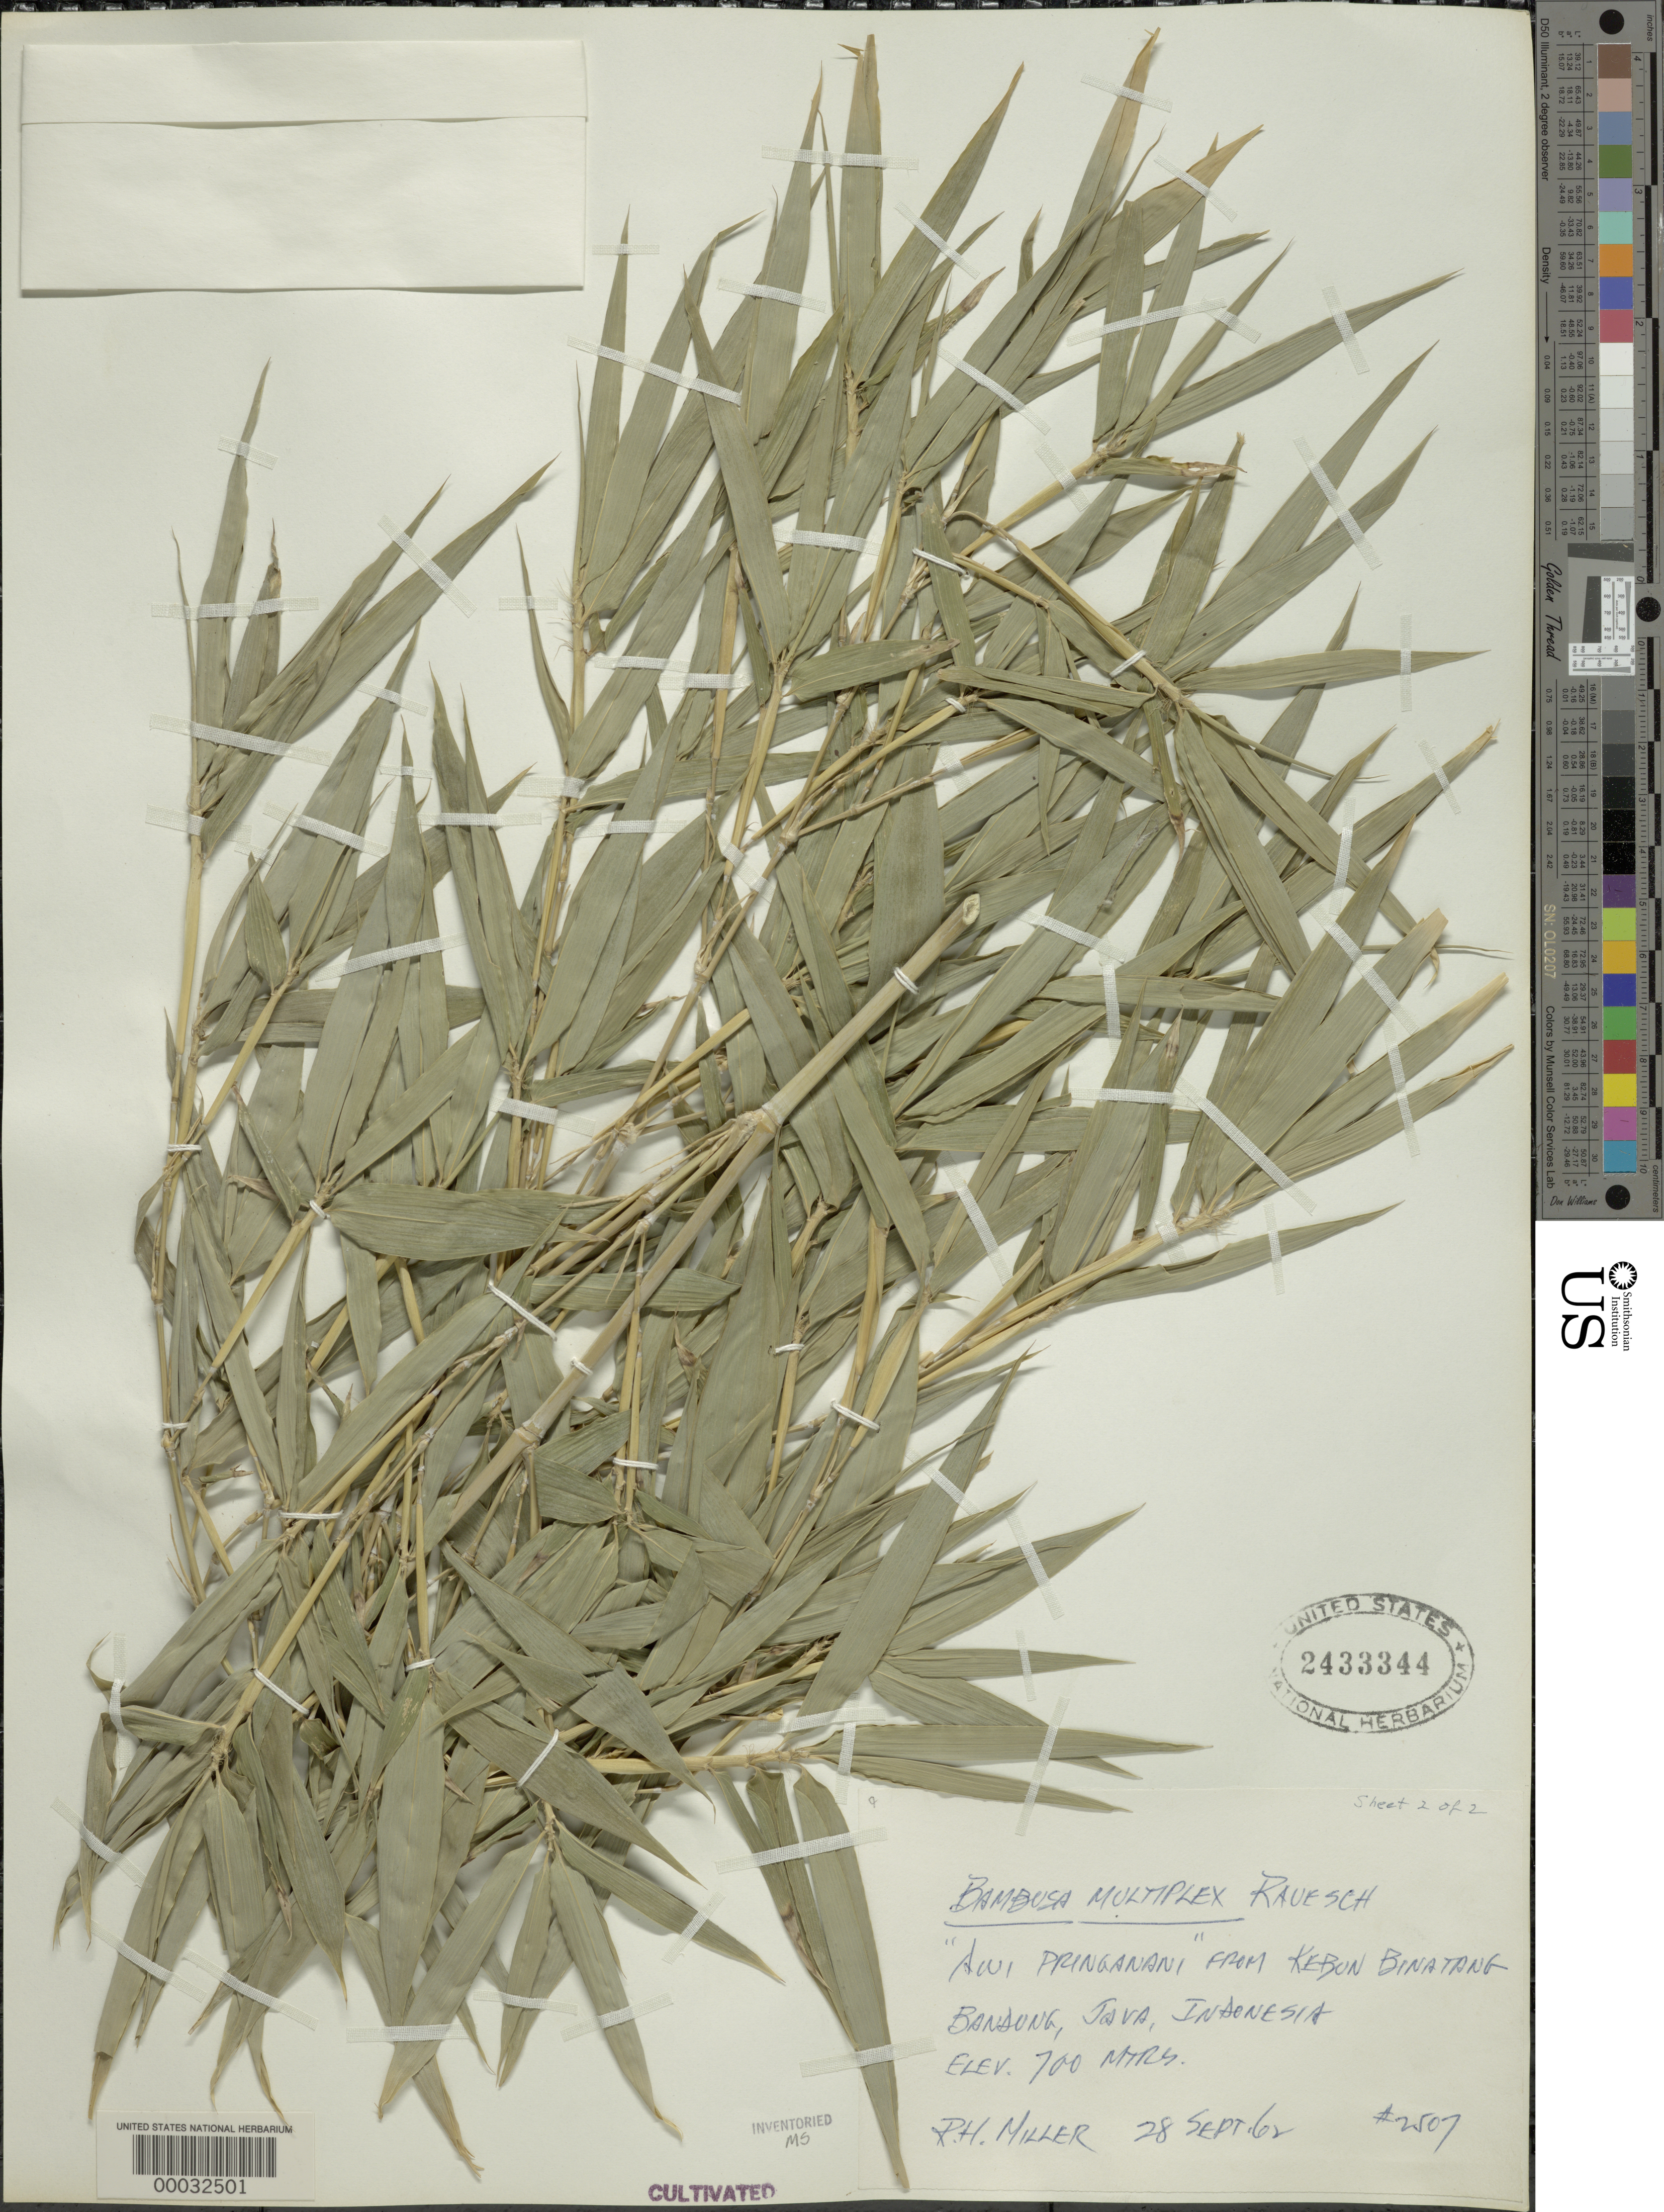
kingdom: Plantae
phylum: Tracheophyta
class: Liliopsida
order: Poales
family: Poaceae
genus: Bambusa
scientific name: Bambusa multiplex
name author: (Lour.) Raeusch. ex Schult. & Schult. f.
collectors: R. H. Miller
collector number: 2507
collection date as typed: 28 Sep 1962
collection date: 1962-09-28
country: Indonesia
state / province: Java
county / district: Jawa Barat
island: Java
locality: Bandung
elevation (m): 700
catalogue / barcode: US 2433344